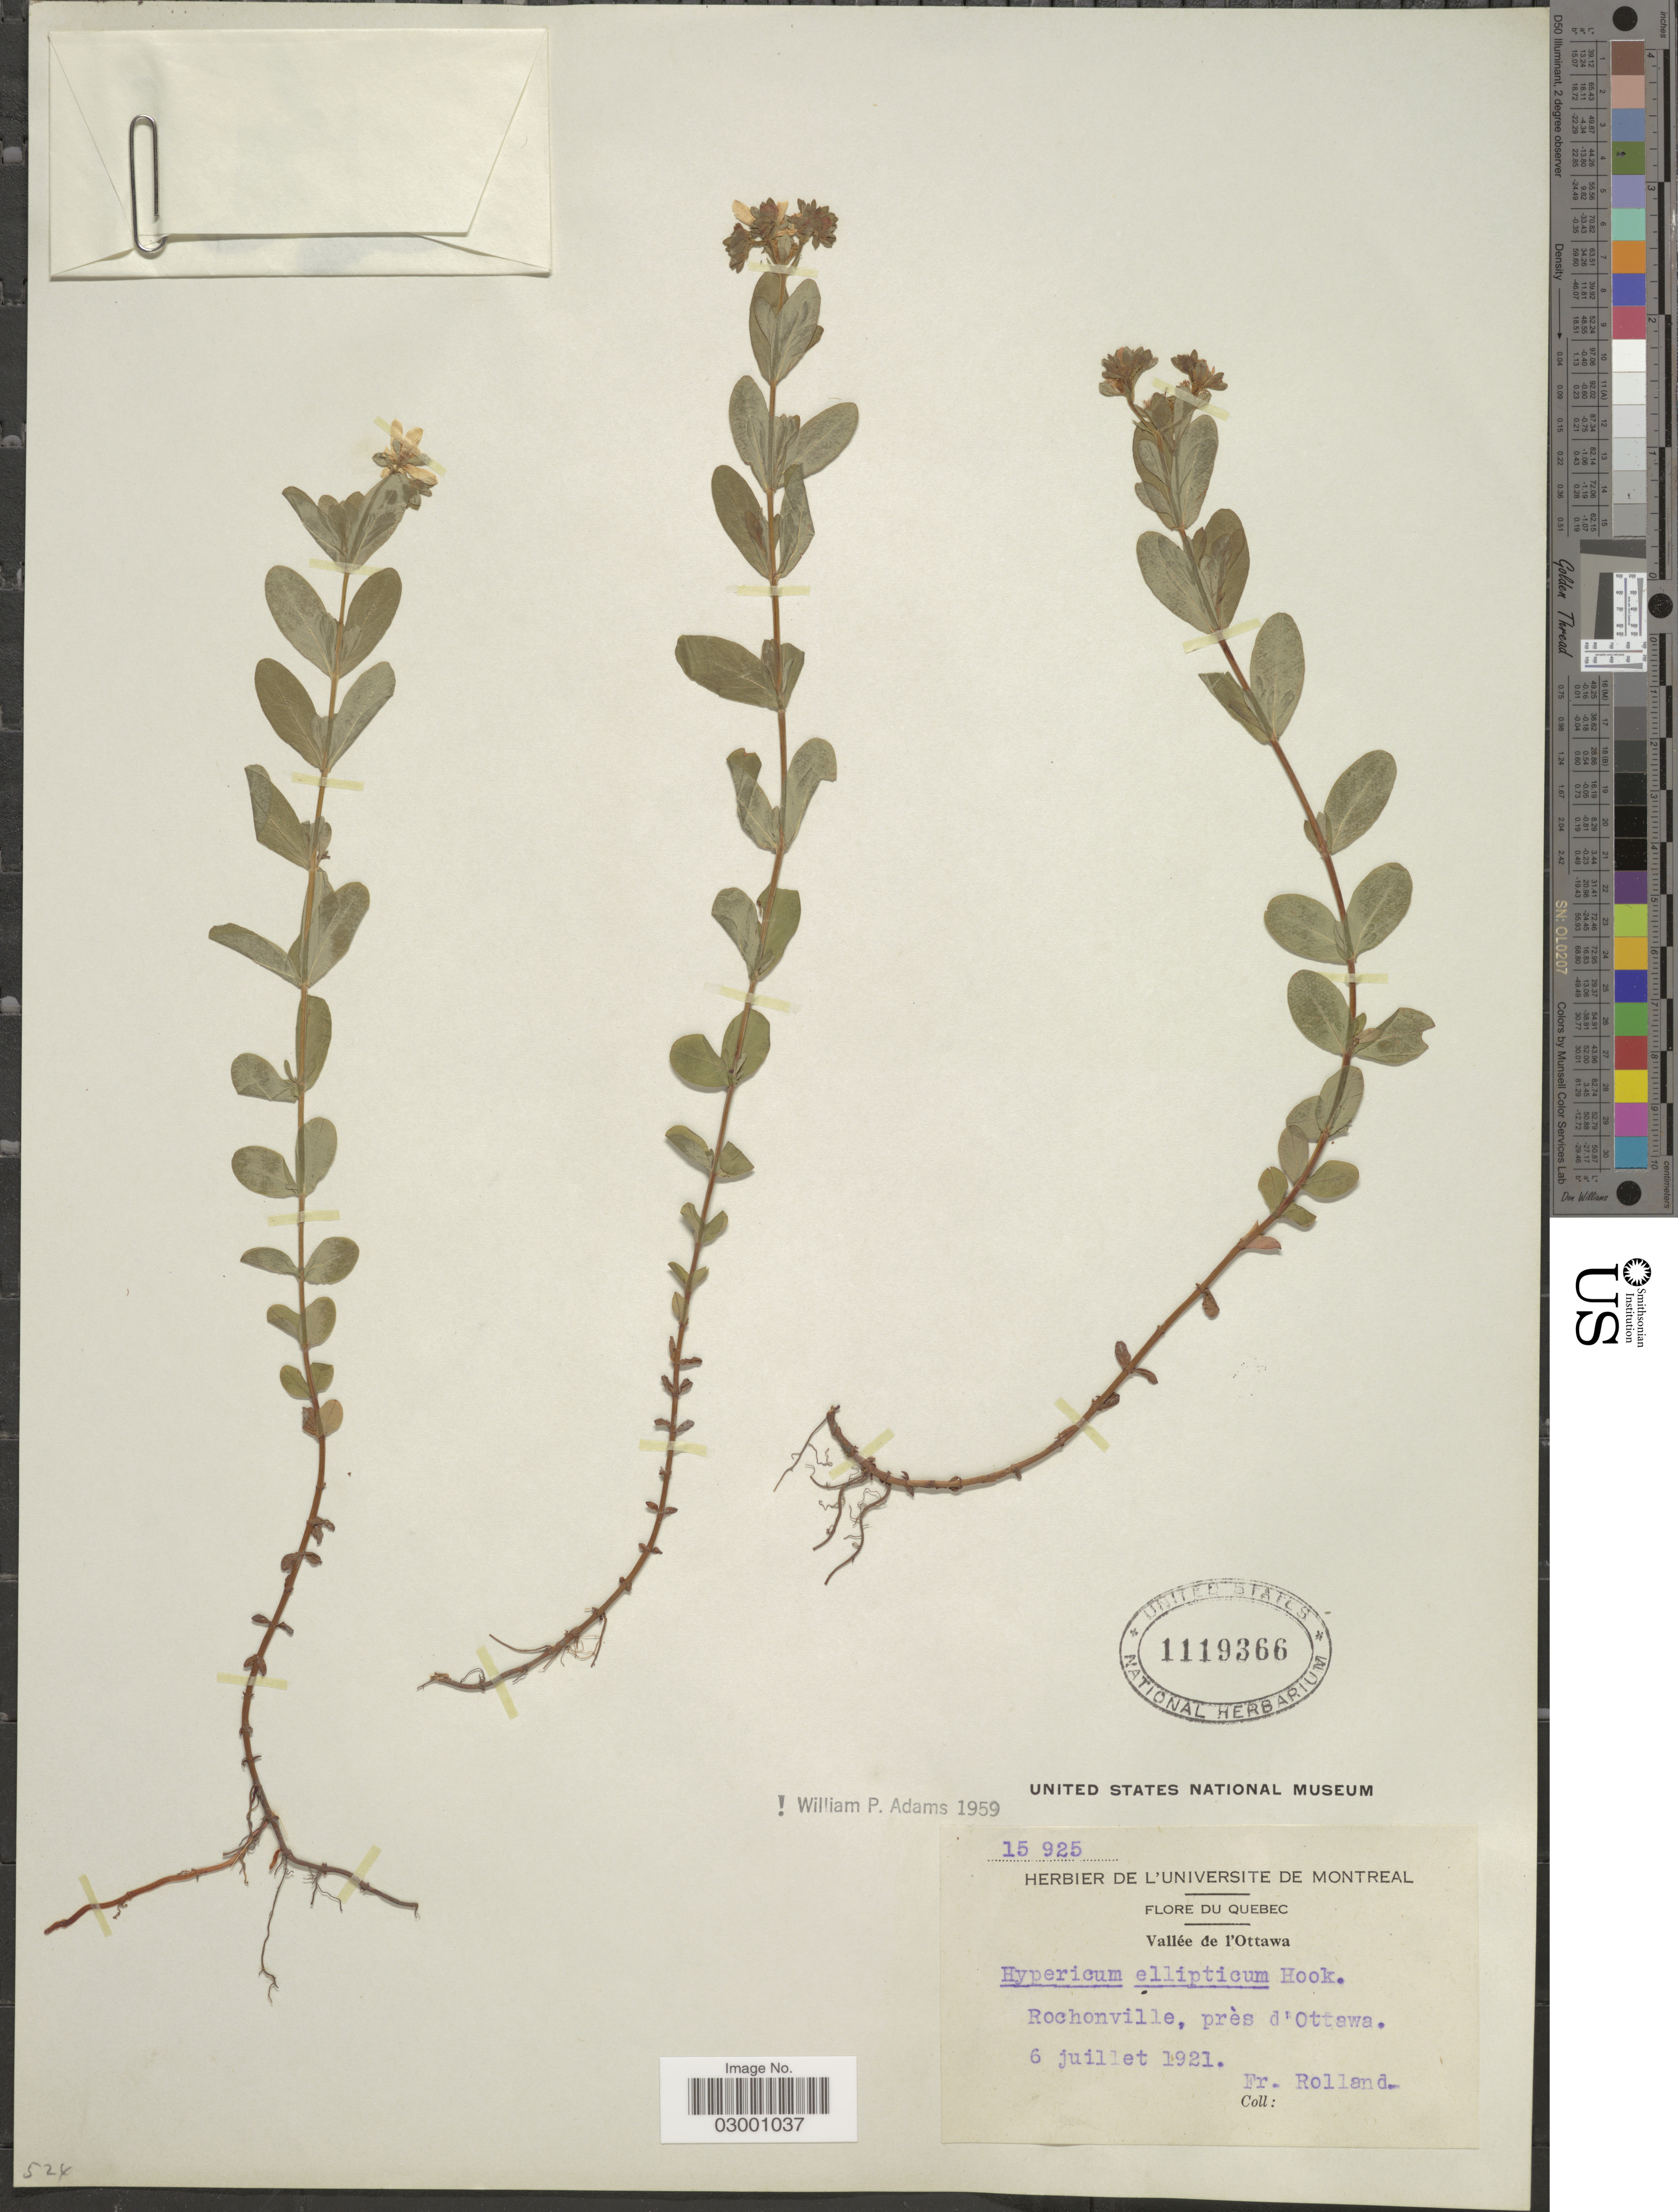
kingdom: Plantae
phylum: Tracheophyta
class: Magnoliopsida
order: Malpighiales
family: Hypericaceae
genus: Hypericum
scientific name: Hypericum ellipticum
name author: Hook.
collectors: F. Rolland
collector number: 15925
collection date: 1921-07-06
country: Canada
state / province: Quebec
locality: Vallée de l'Ottawa, Rochonville, prés d'Ottawa.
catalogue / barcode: US 1119366